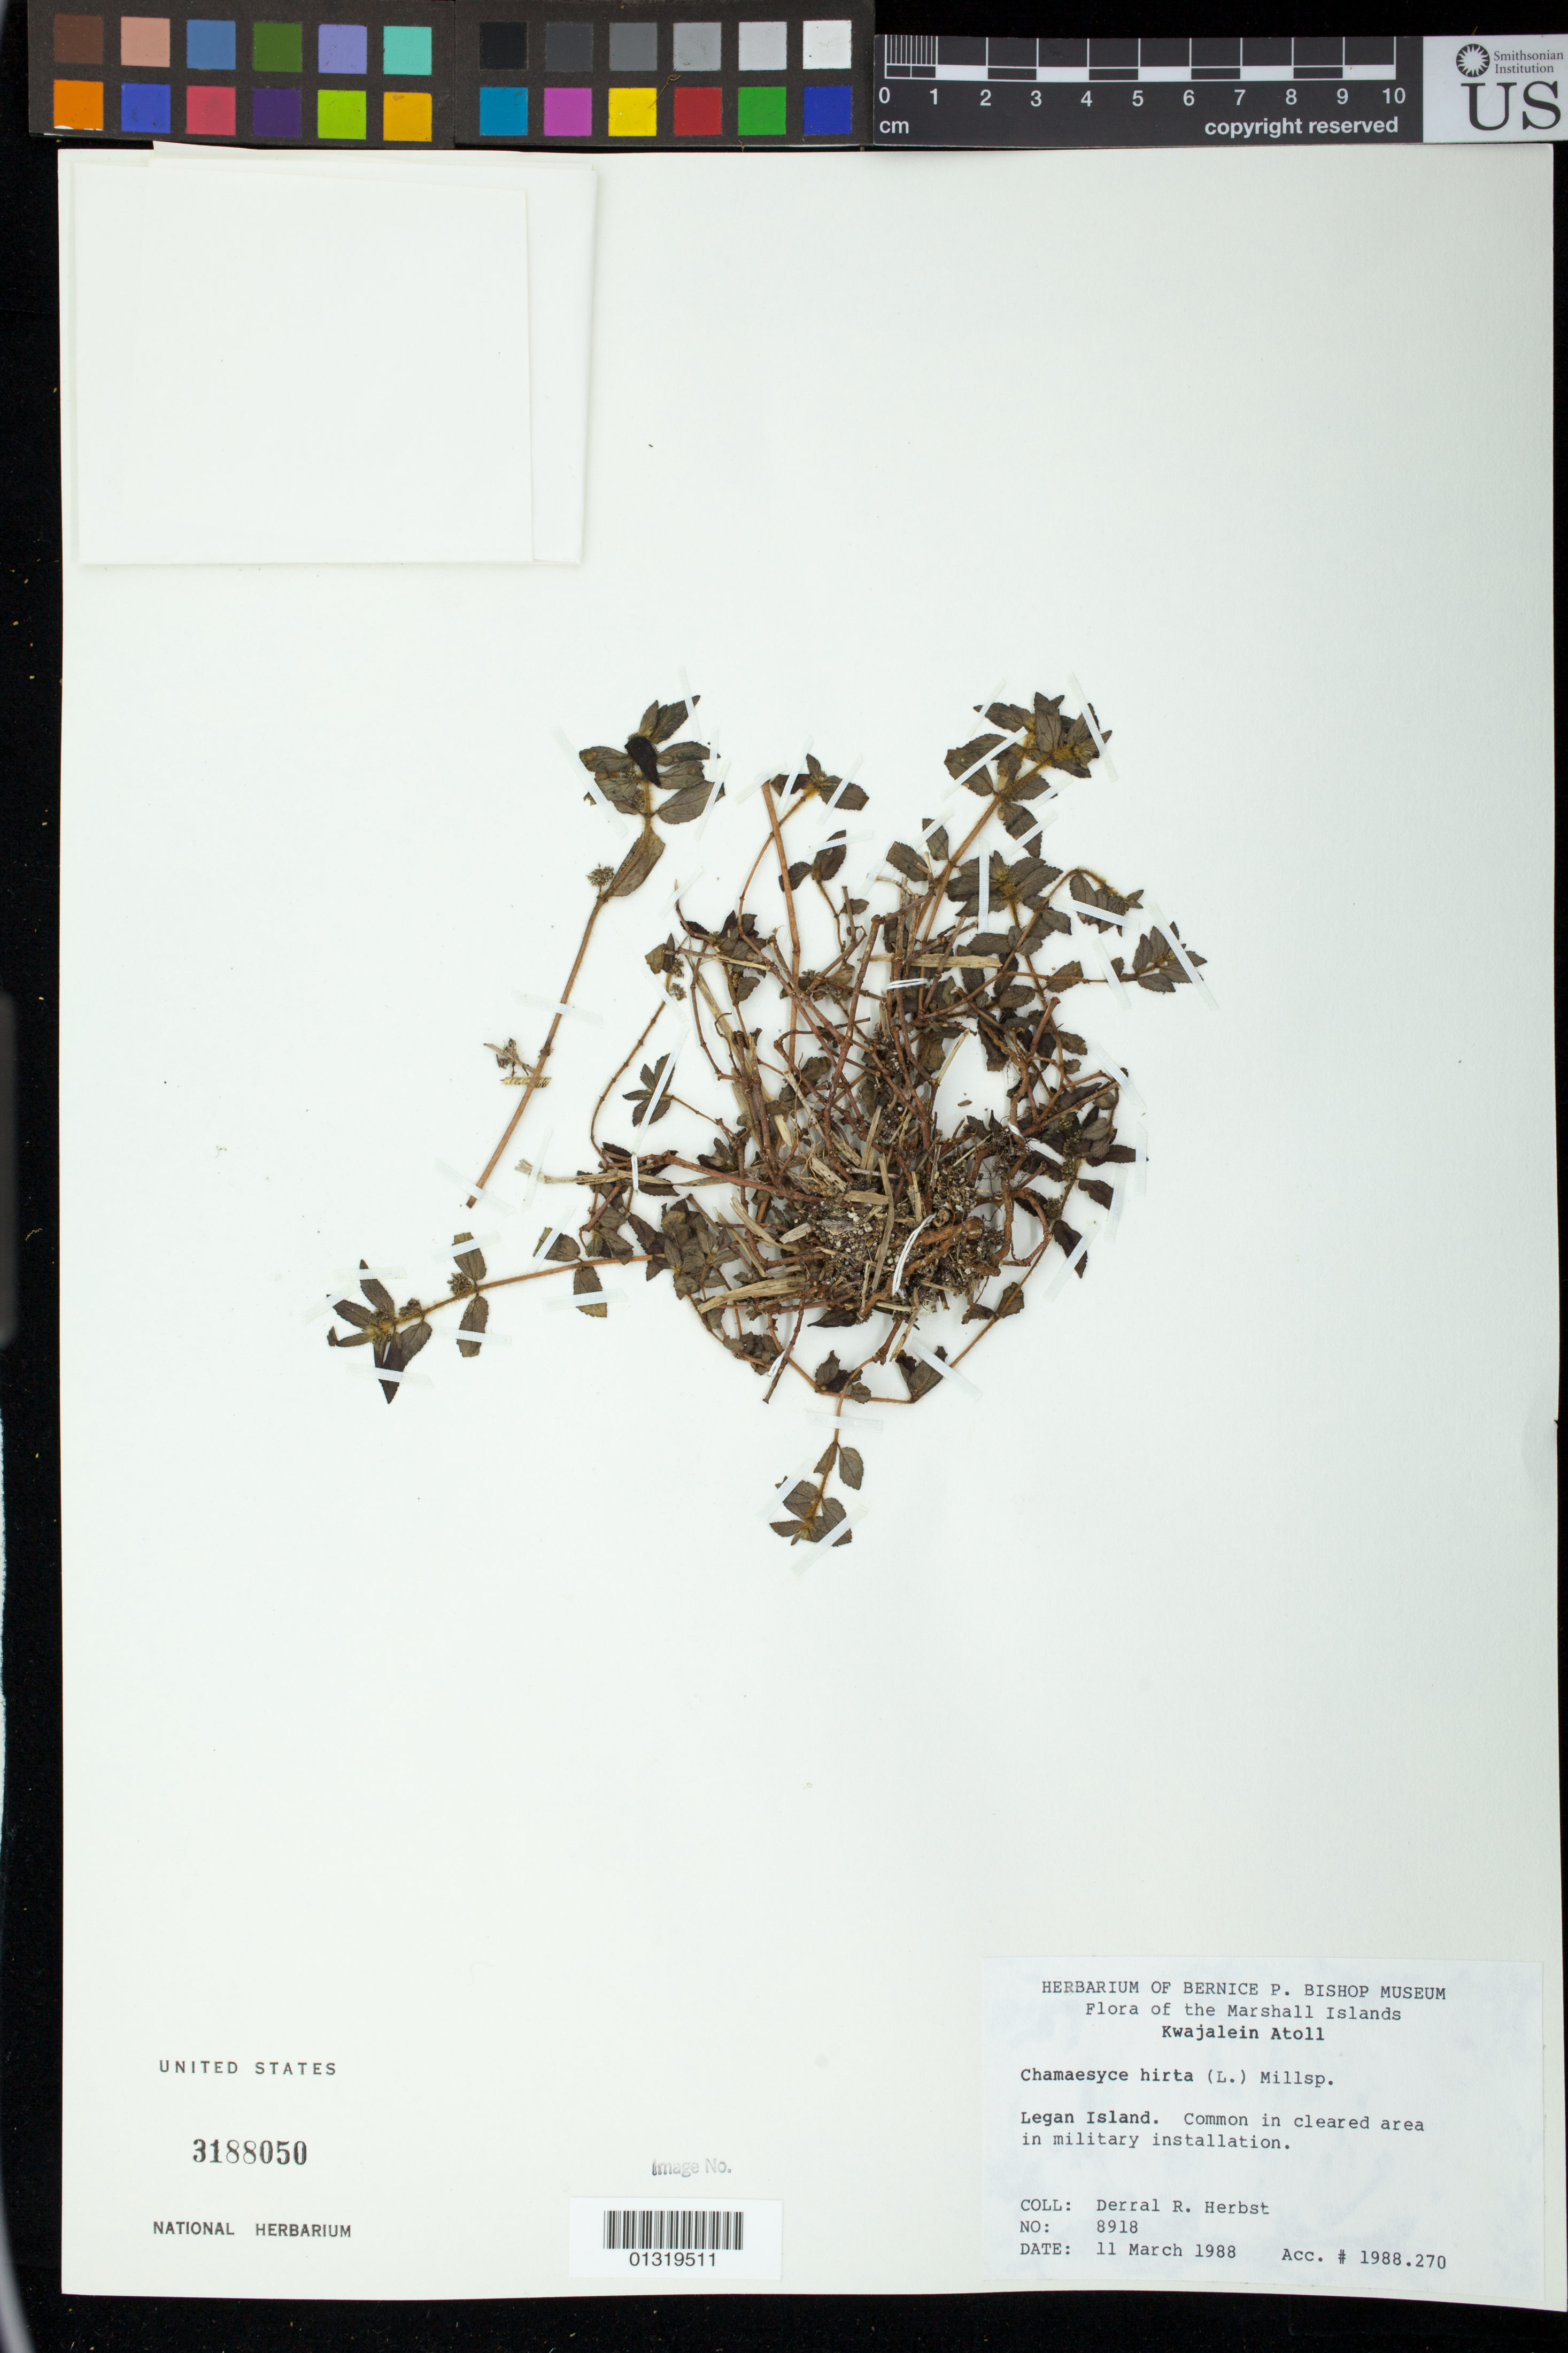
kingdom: Plantae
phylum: Tracheophyta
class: Magnoliopsida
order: Malpighiales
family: Euphorbiaceae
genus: Euphorbia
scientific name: Euphorbia hirta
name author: L.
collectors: D. R. Herbst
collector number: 8918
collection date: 1988-03-11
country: Marshall Islands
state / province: Kwajalein Atoll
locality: Legan Island.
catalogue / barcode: US 3188050